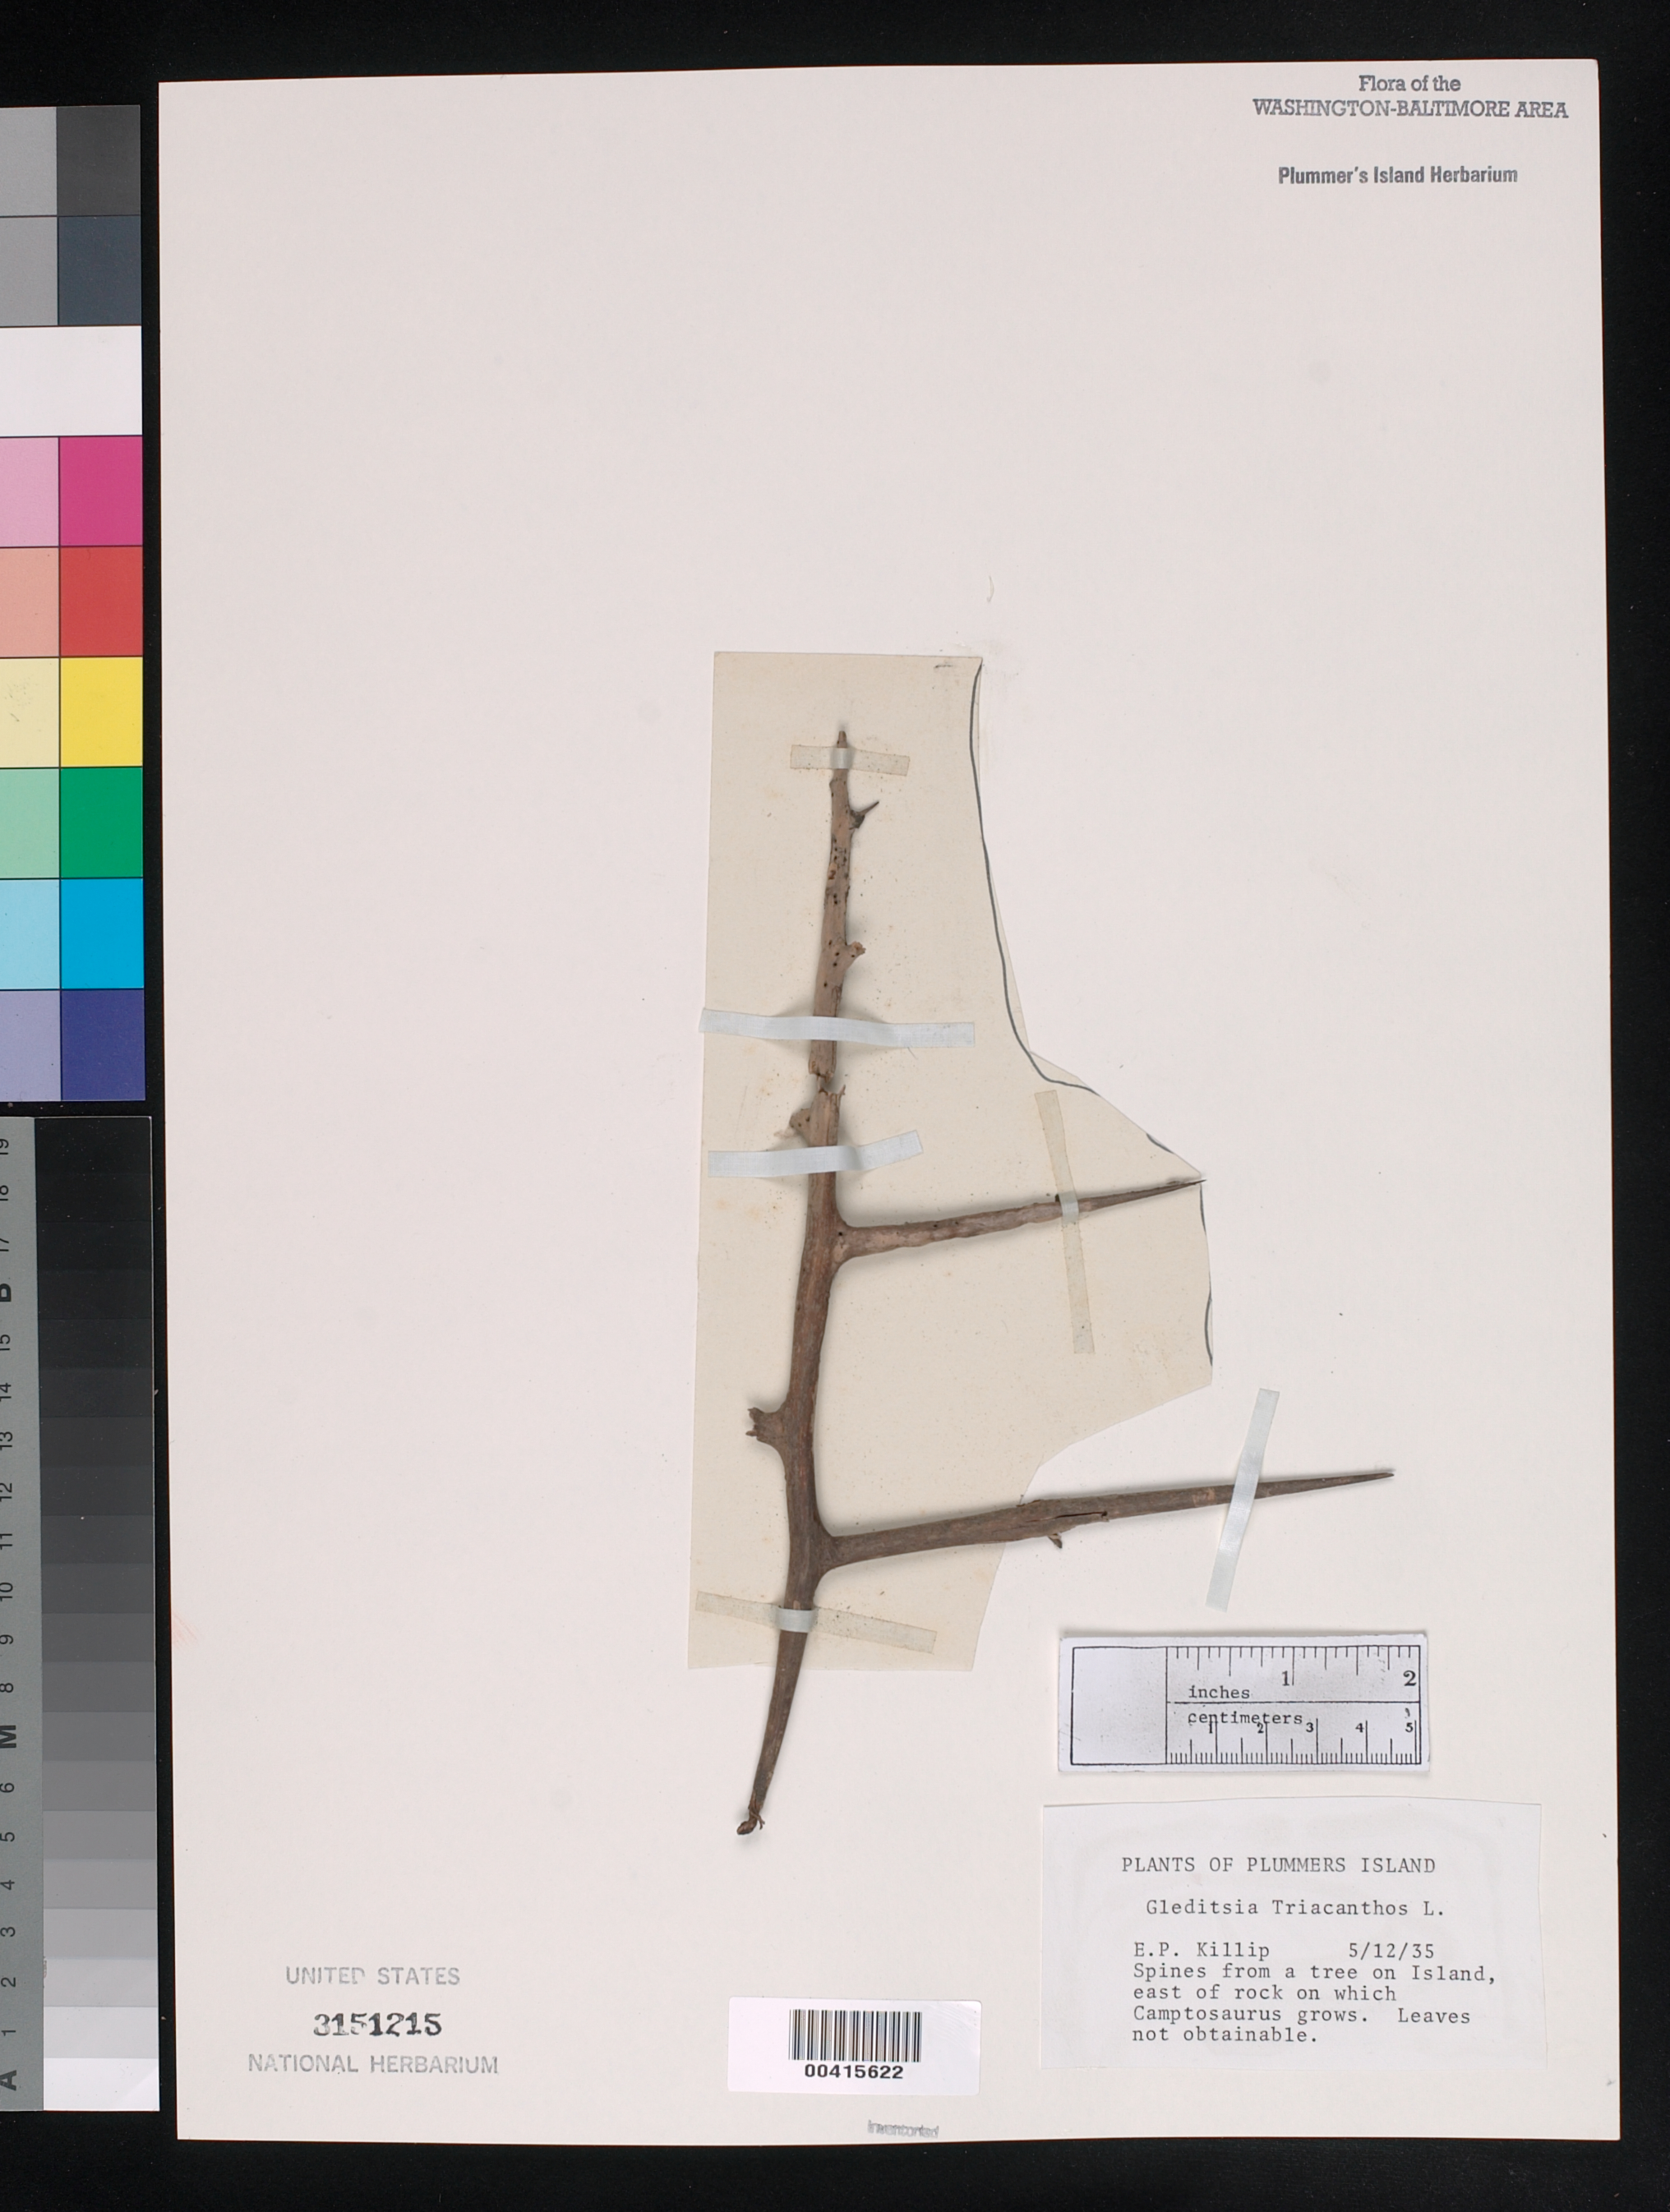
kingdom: Plantae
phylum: Tracheophyta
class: Magnoliopsida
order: Fabales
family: Fabaceae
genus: Gleditsia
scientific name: Gleditsia triacanthos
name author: L.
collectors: E. P. Killip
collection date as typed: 12 May 1935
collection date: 1935-05-12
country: United States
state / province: Maryland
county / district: Montgomery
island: Plummers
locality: Plummer's Island; east of rock on which Camptosaurus grows C. & O. Canal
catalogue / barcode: US 3151215